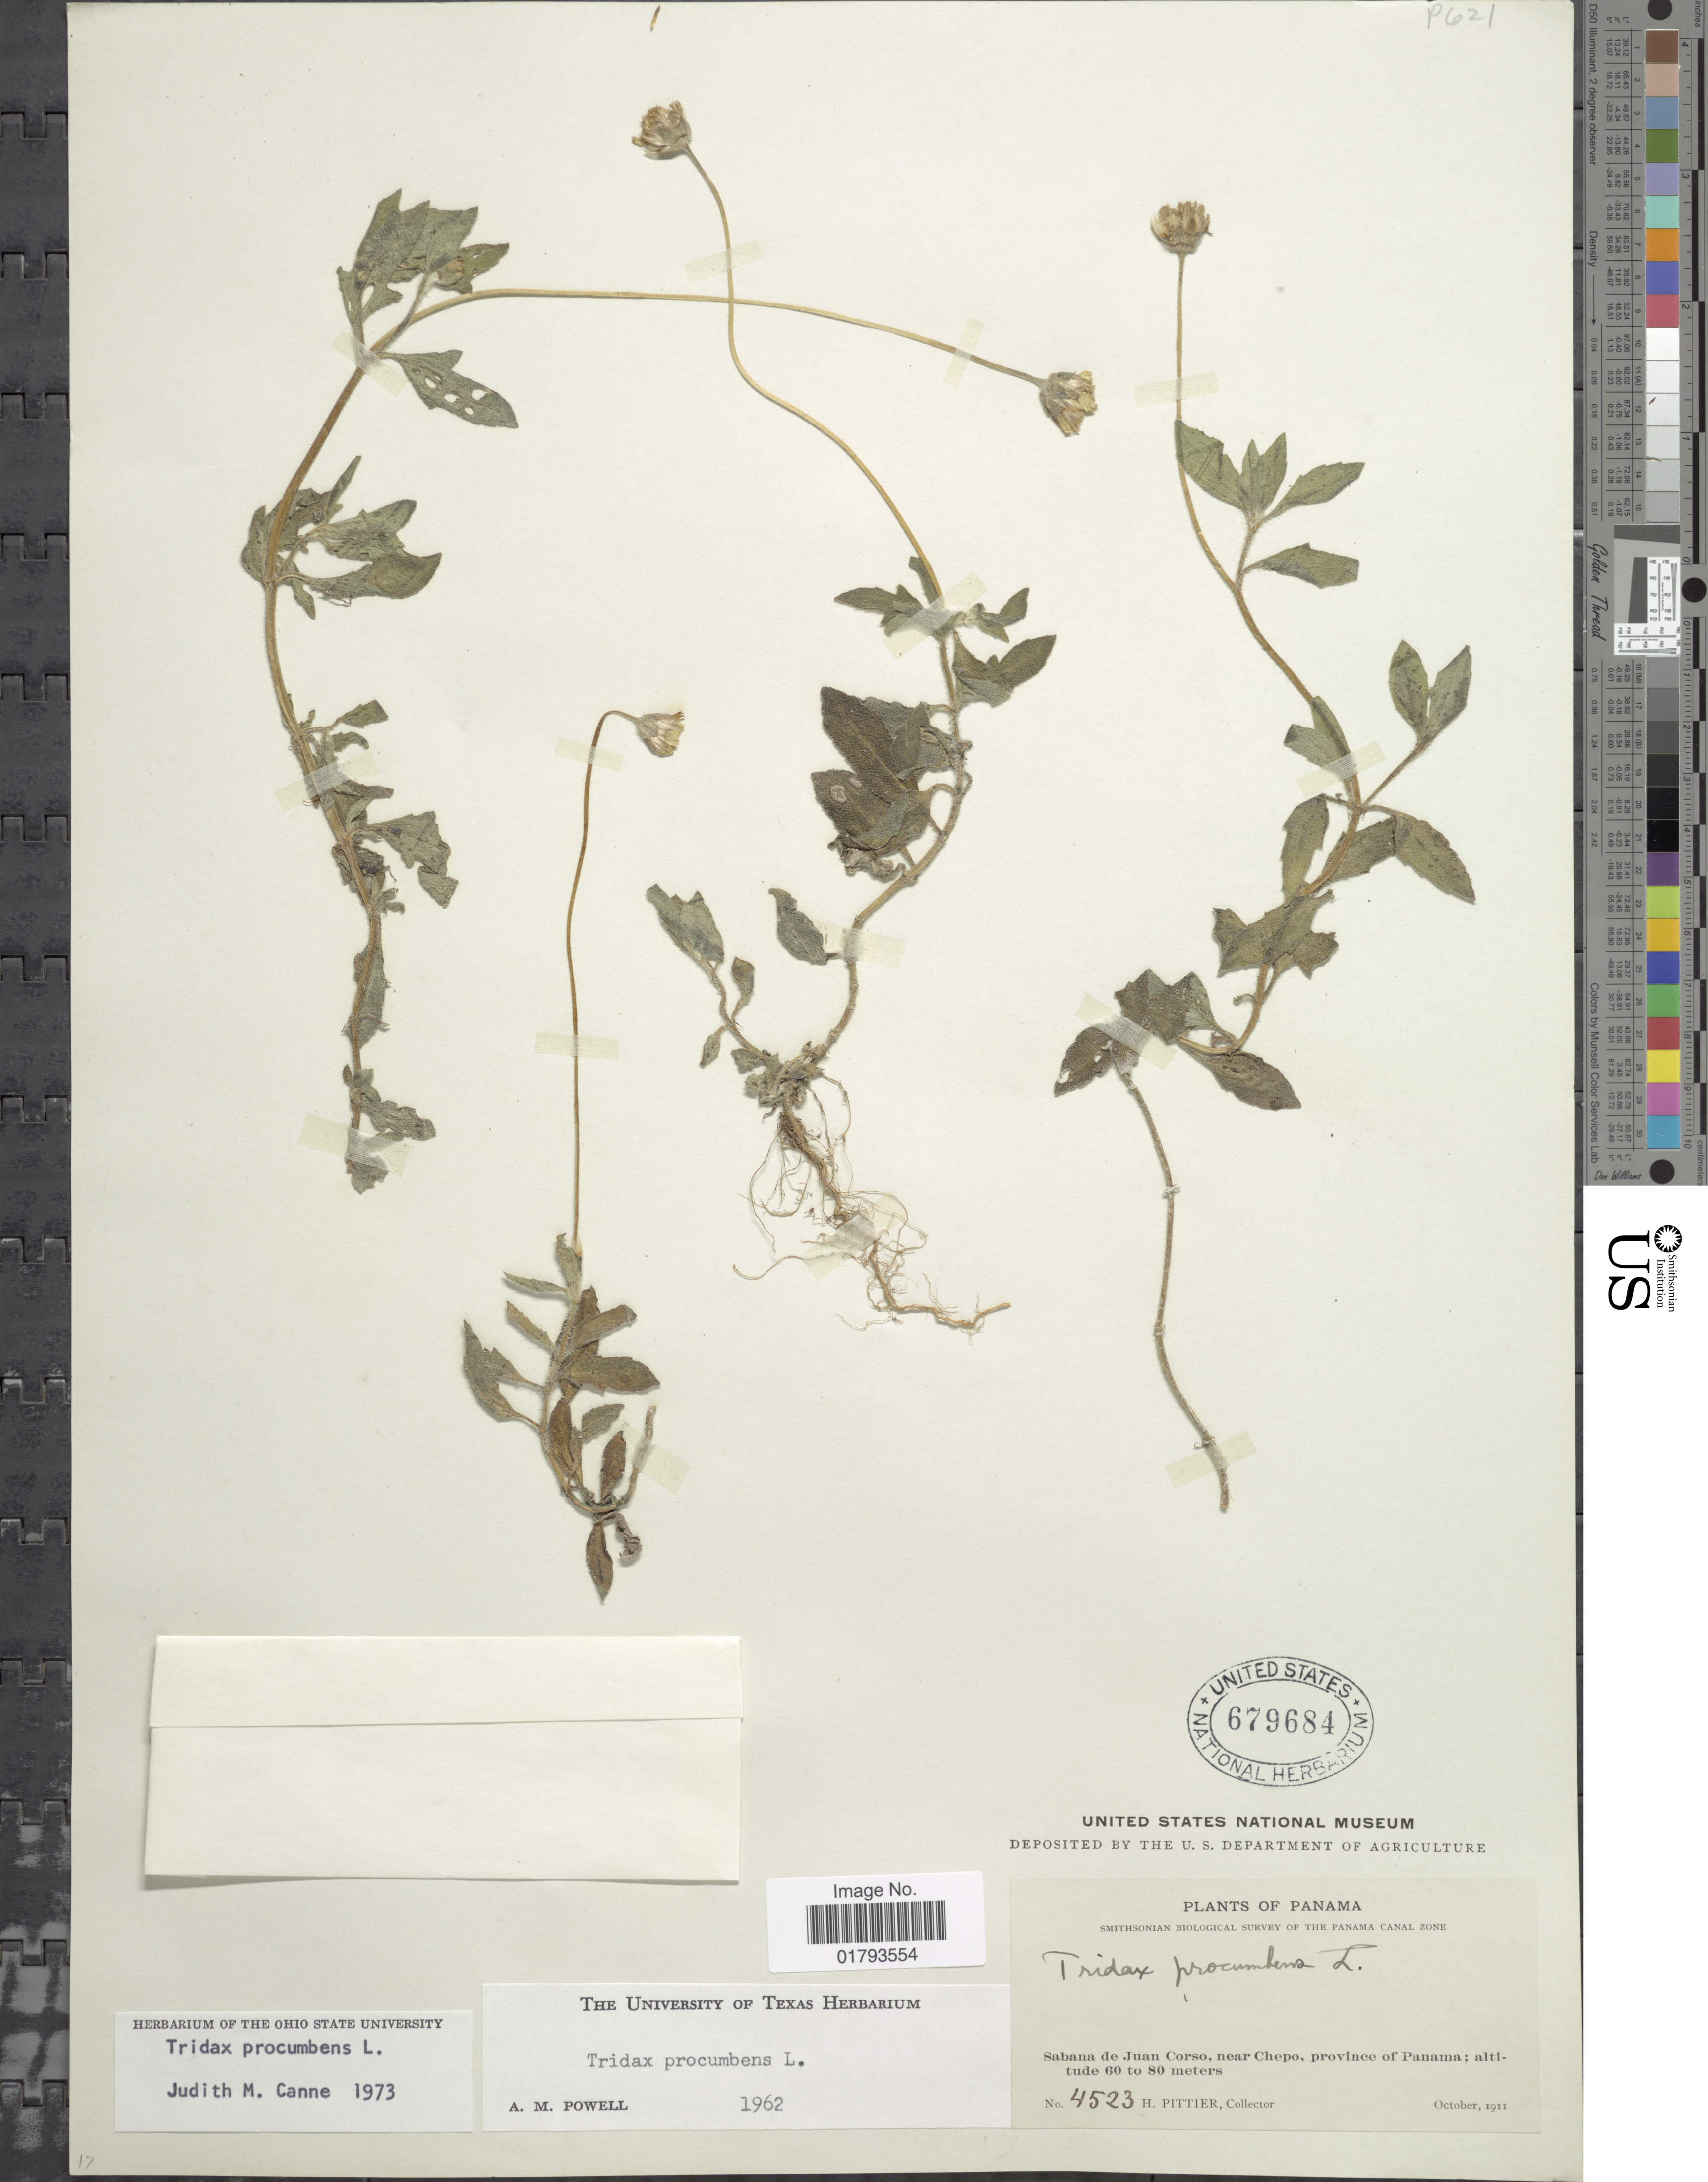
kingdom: Plantae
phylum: Tracheophyta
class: Magnoliopsida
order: Asterales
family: Asteraceae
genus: Tridax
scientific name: Tridax procumbens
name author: L.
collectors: H. F. Pittier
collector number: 4523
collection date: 1911-10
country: Panama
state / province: Panamá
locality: Sabana de Juan Corso, Near Chepo. Province of Panama.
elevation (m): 60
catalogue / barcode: US 679684